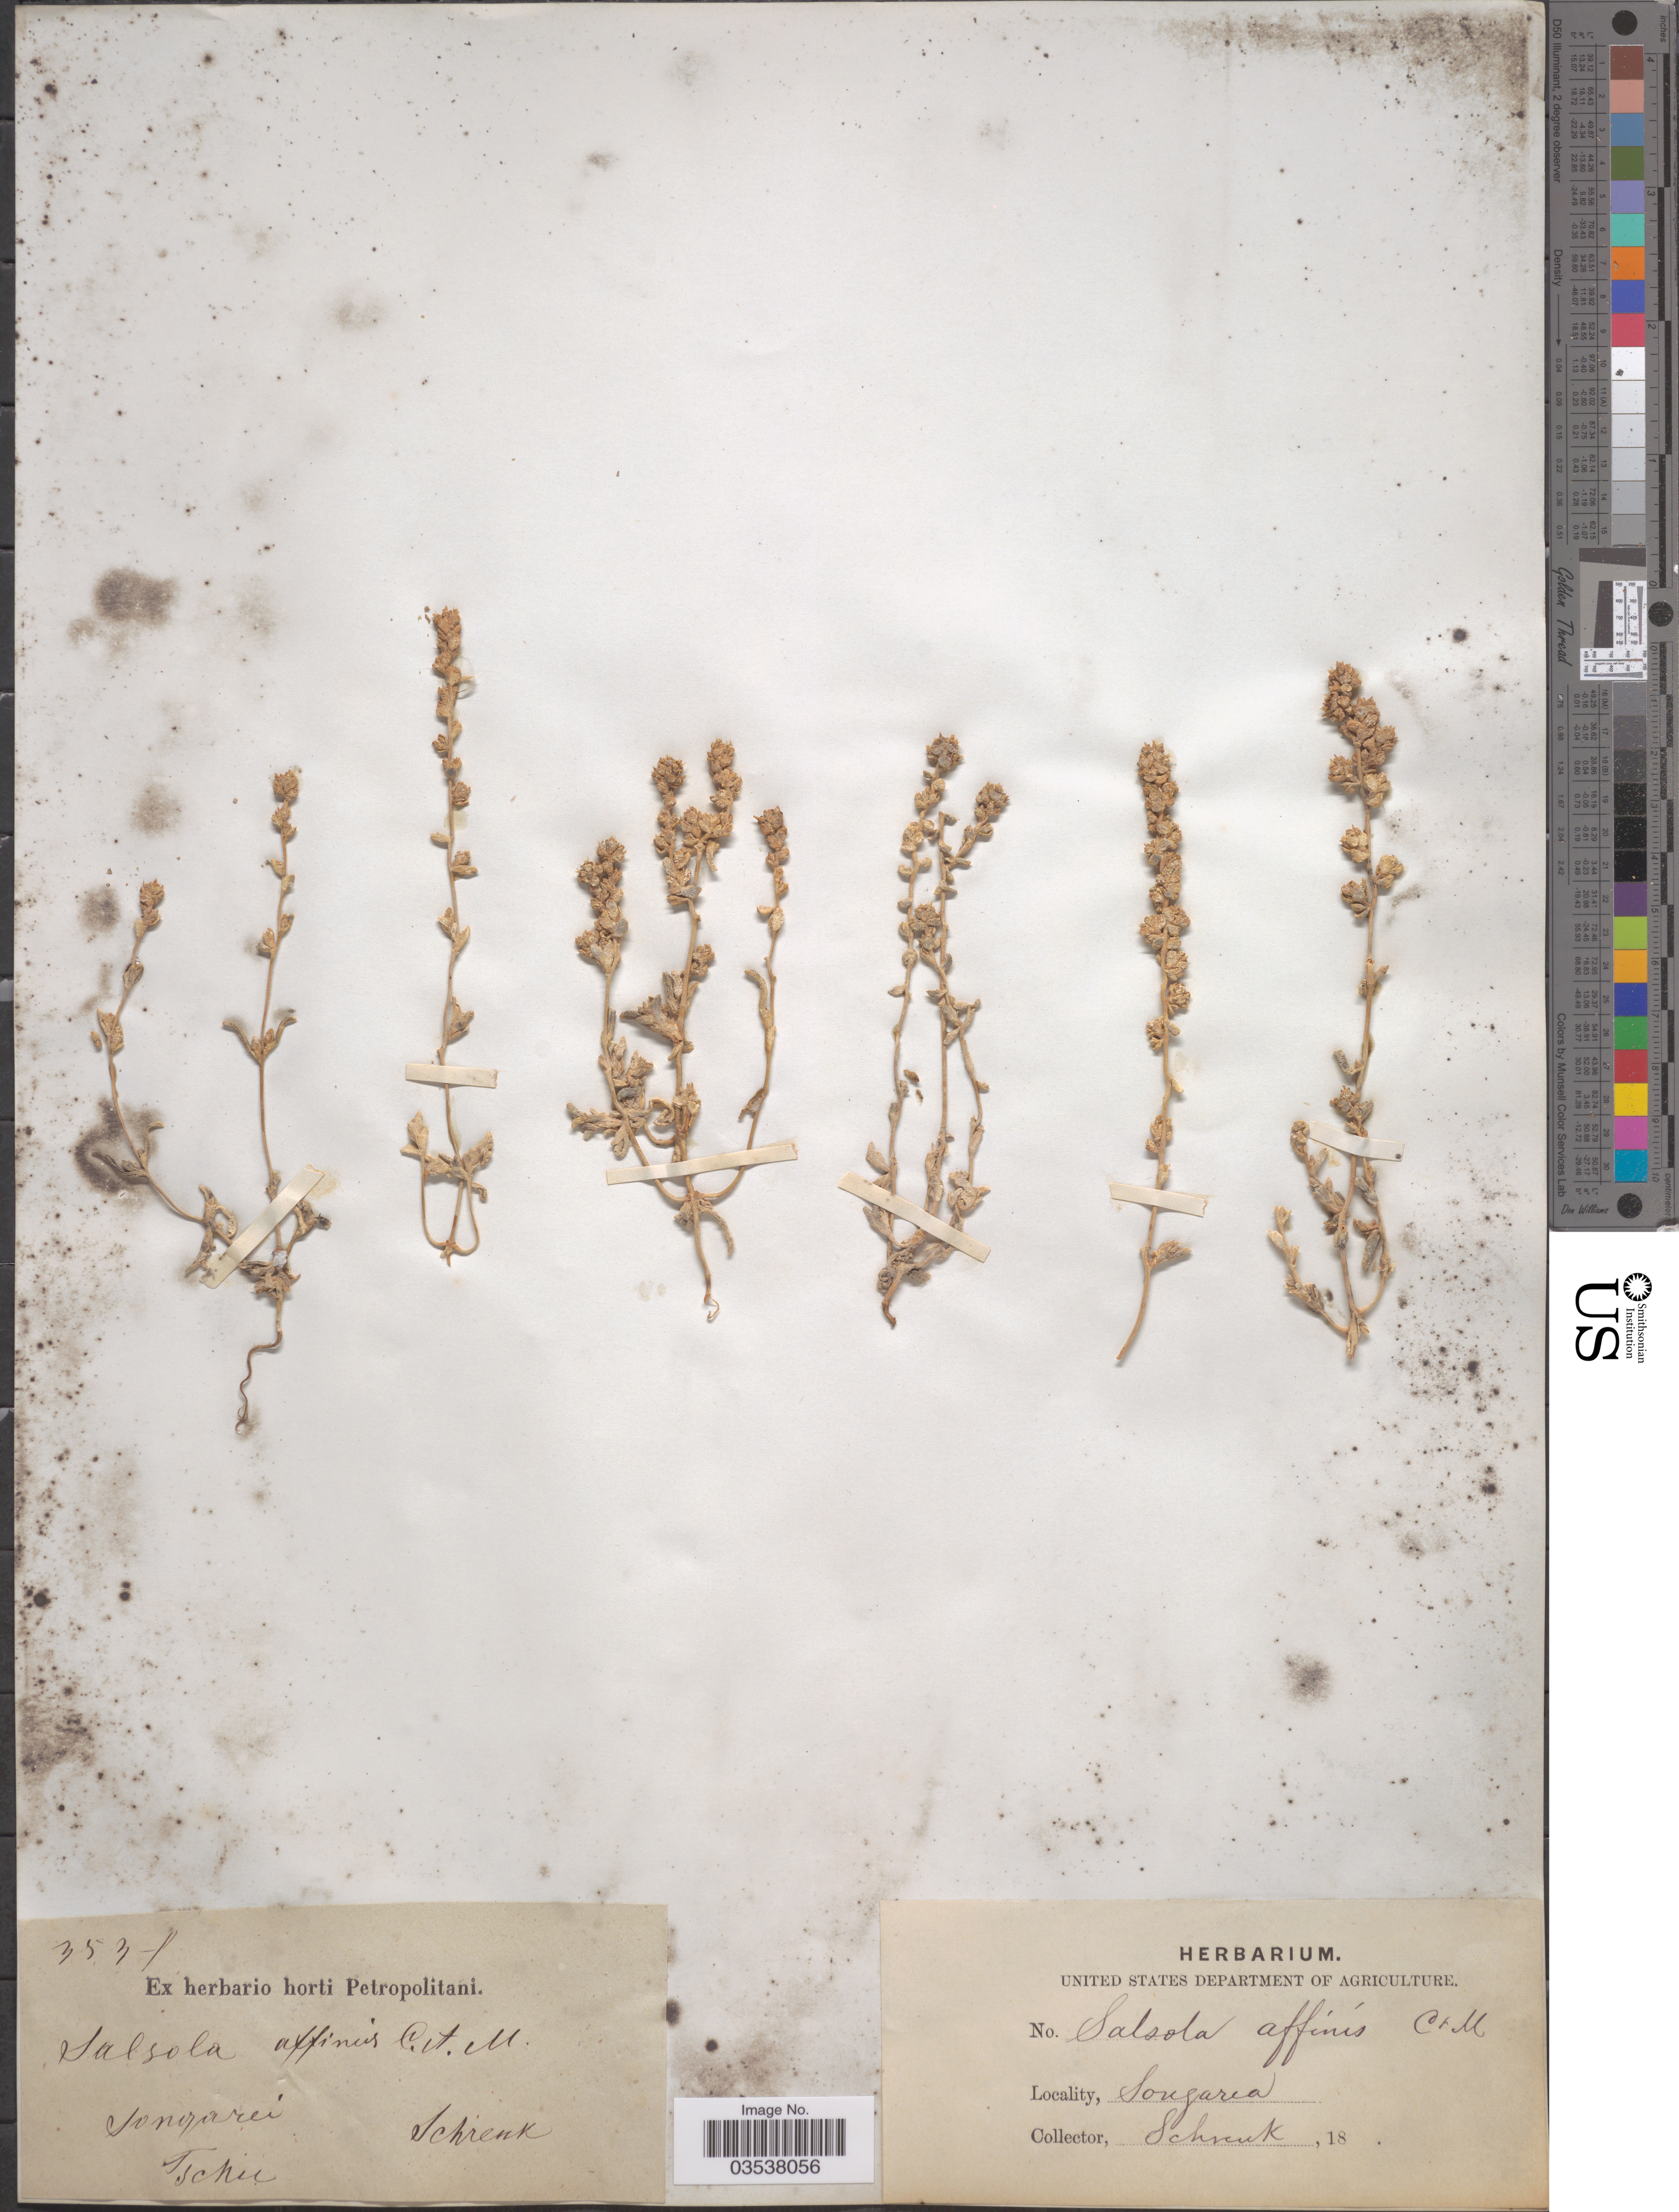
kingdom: Plantae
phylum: Tracheophyta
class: Magnoliopsida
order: Caryophyllales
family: Amaranthaceae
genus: Pyankovia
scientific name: Pyankovia affinis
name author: (C.A. Mey. ex Schrenk) Mosyakin & Roalson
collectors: A.G. Schrenk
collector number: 3537*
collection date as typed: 18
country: Kazakhstan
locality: Songaria. Tschu.